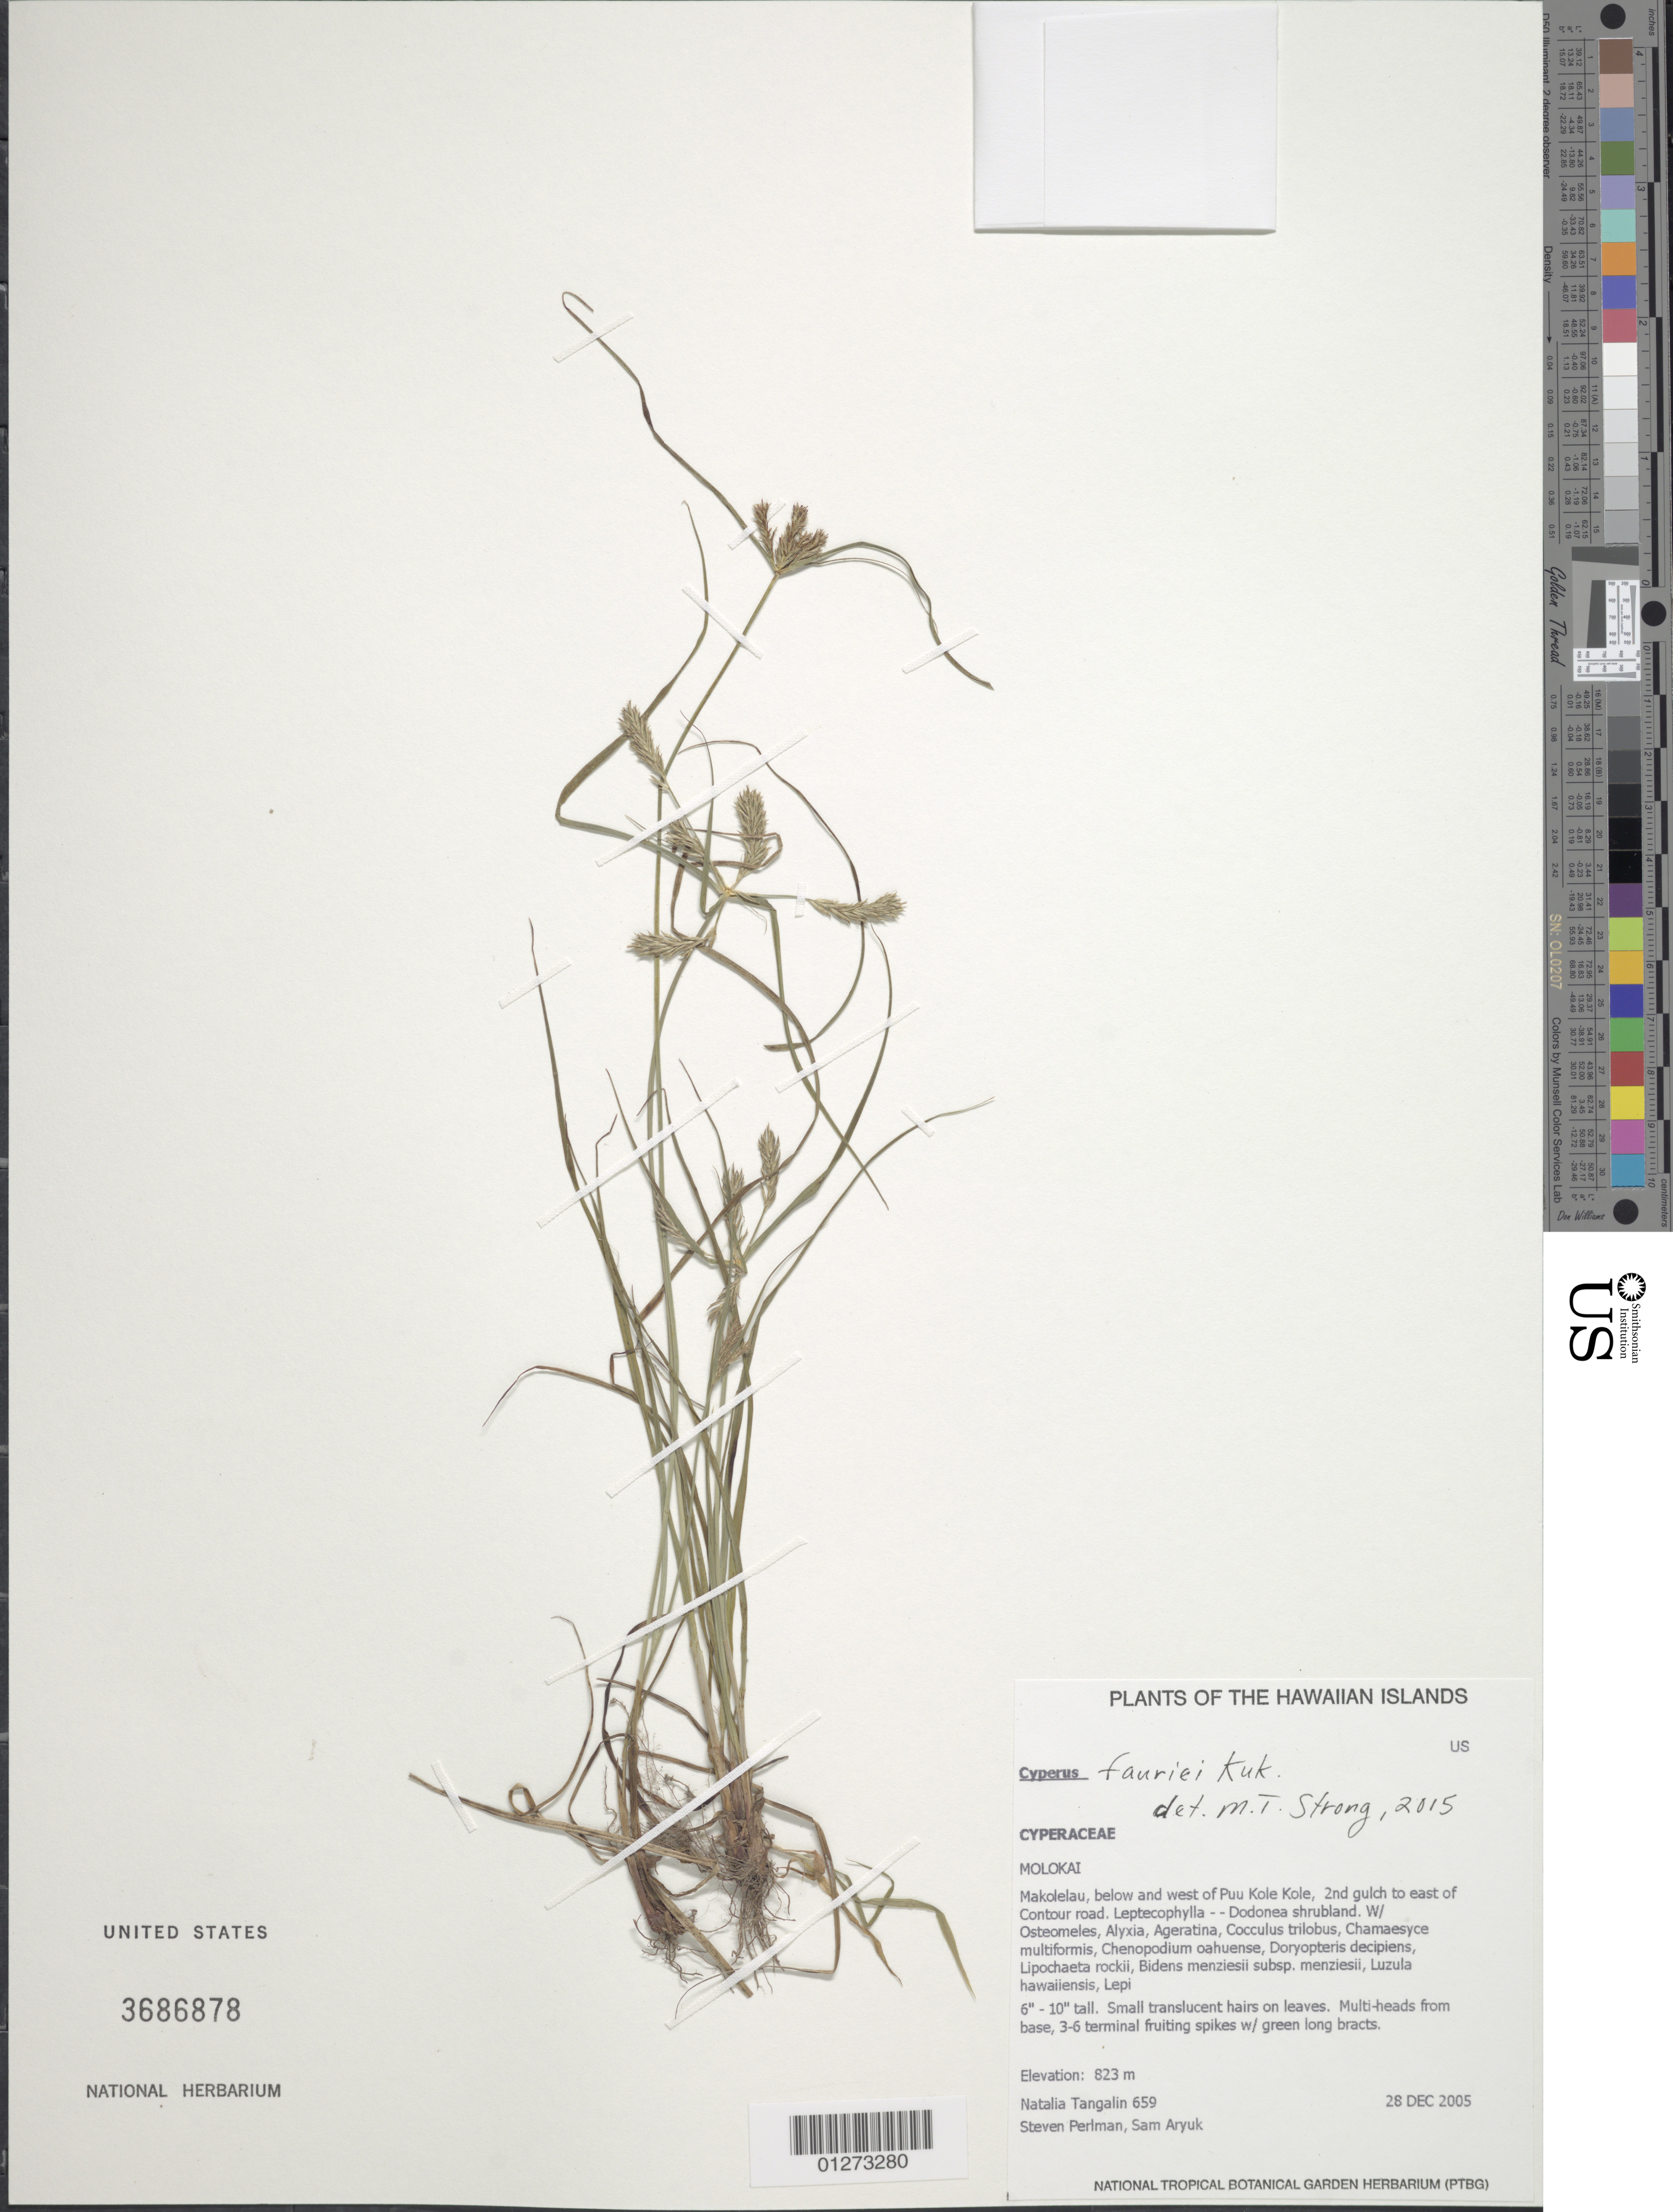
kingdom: Plantae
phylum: Tracheophyta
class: Liliopsida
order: Poales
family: Cyperaceae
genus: Cyperus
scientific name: Cyperus fauriei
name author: Kük.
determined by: Strong, M. T., (US), Smithsonian Institution - National Museum of Natural History (UNITED STATES)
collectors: N. Tangalin, S. P. Perlman & S. Aryuk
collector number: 659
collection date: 2005-12-28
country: United States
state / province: Hawaii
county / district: Maui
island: Moloka'i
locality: Makolelau, below and west of Pu'u Kole Kole, 2nd gulch to east of Contour Rd.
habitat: Shrubland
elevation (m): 823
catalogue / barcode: US 3686878